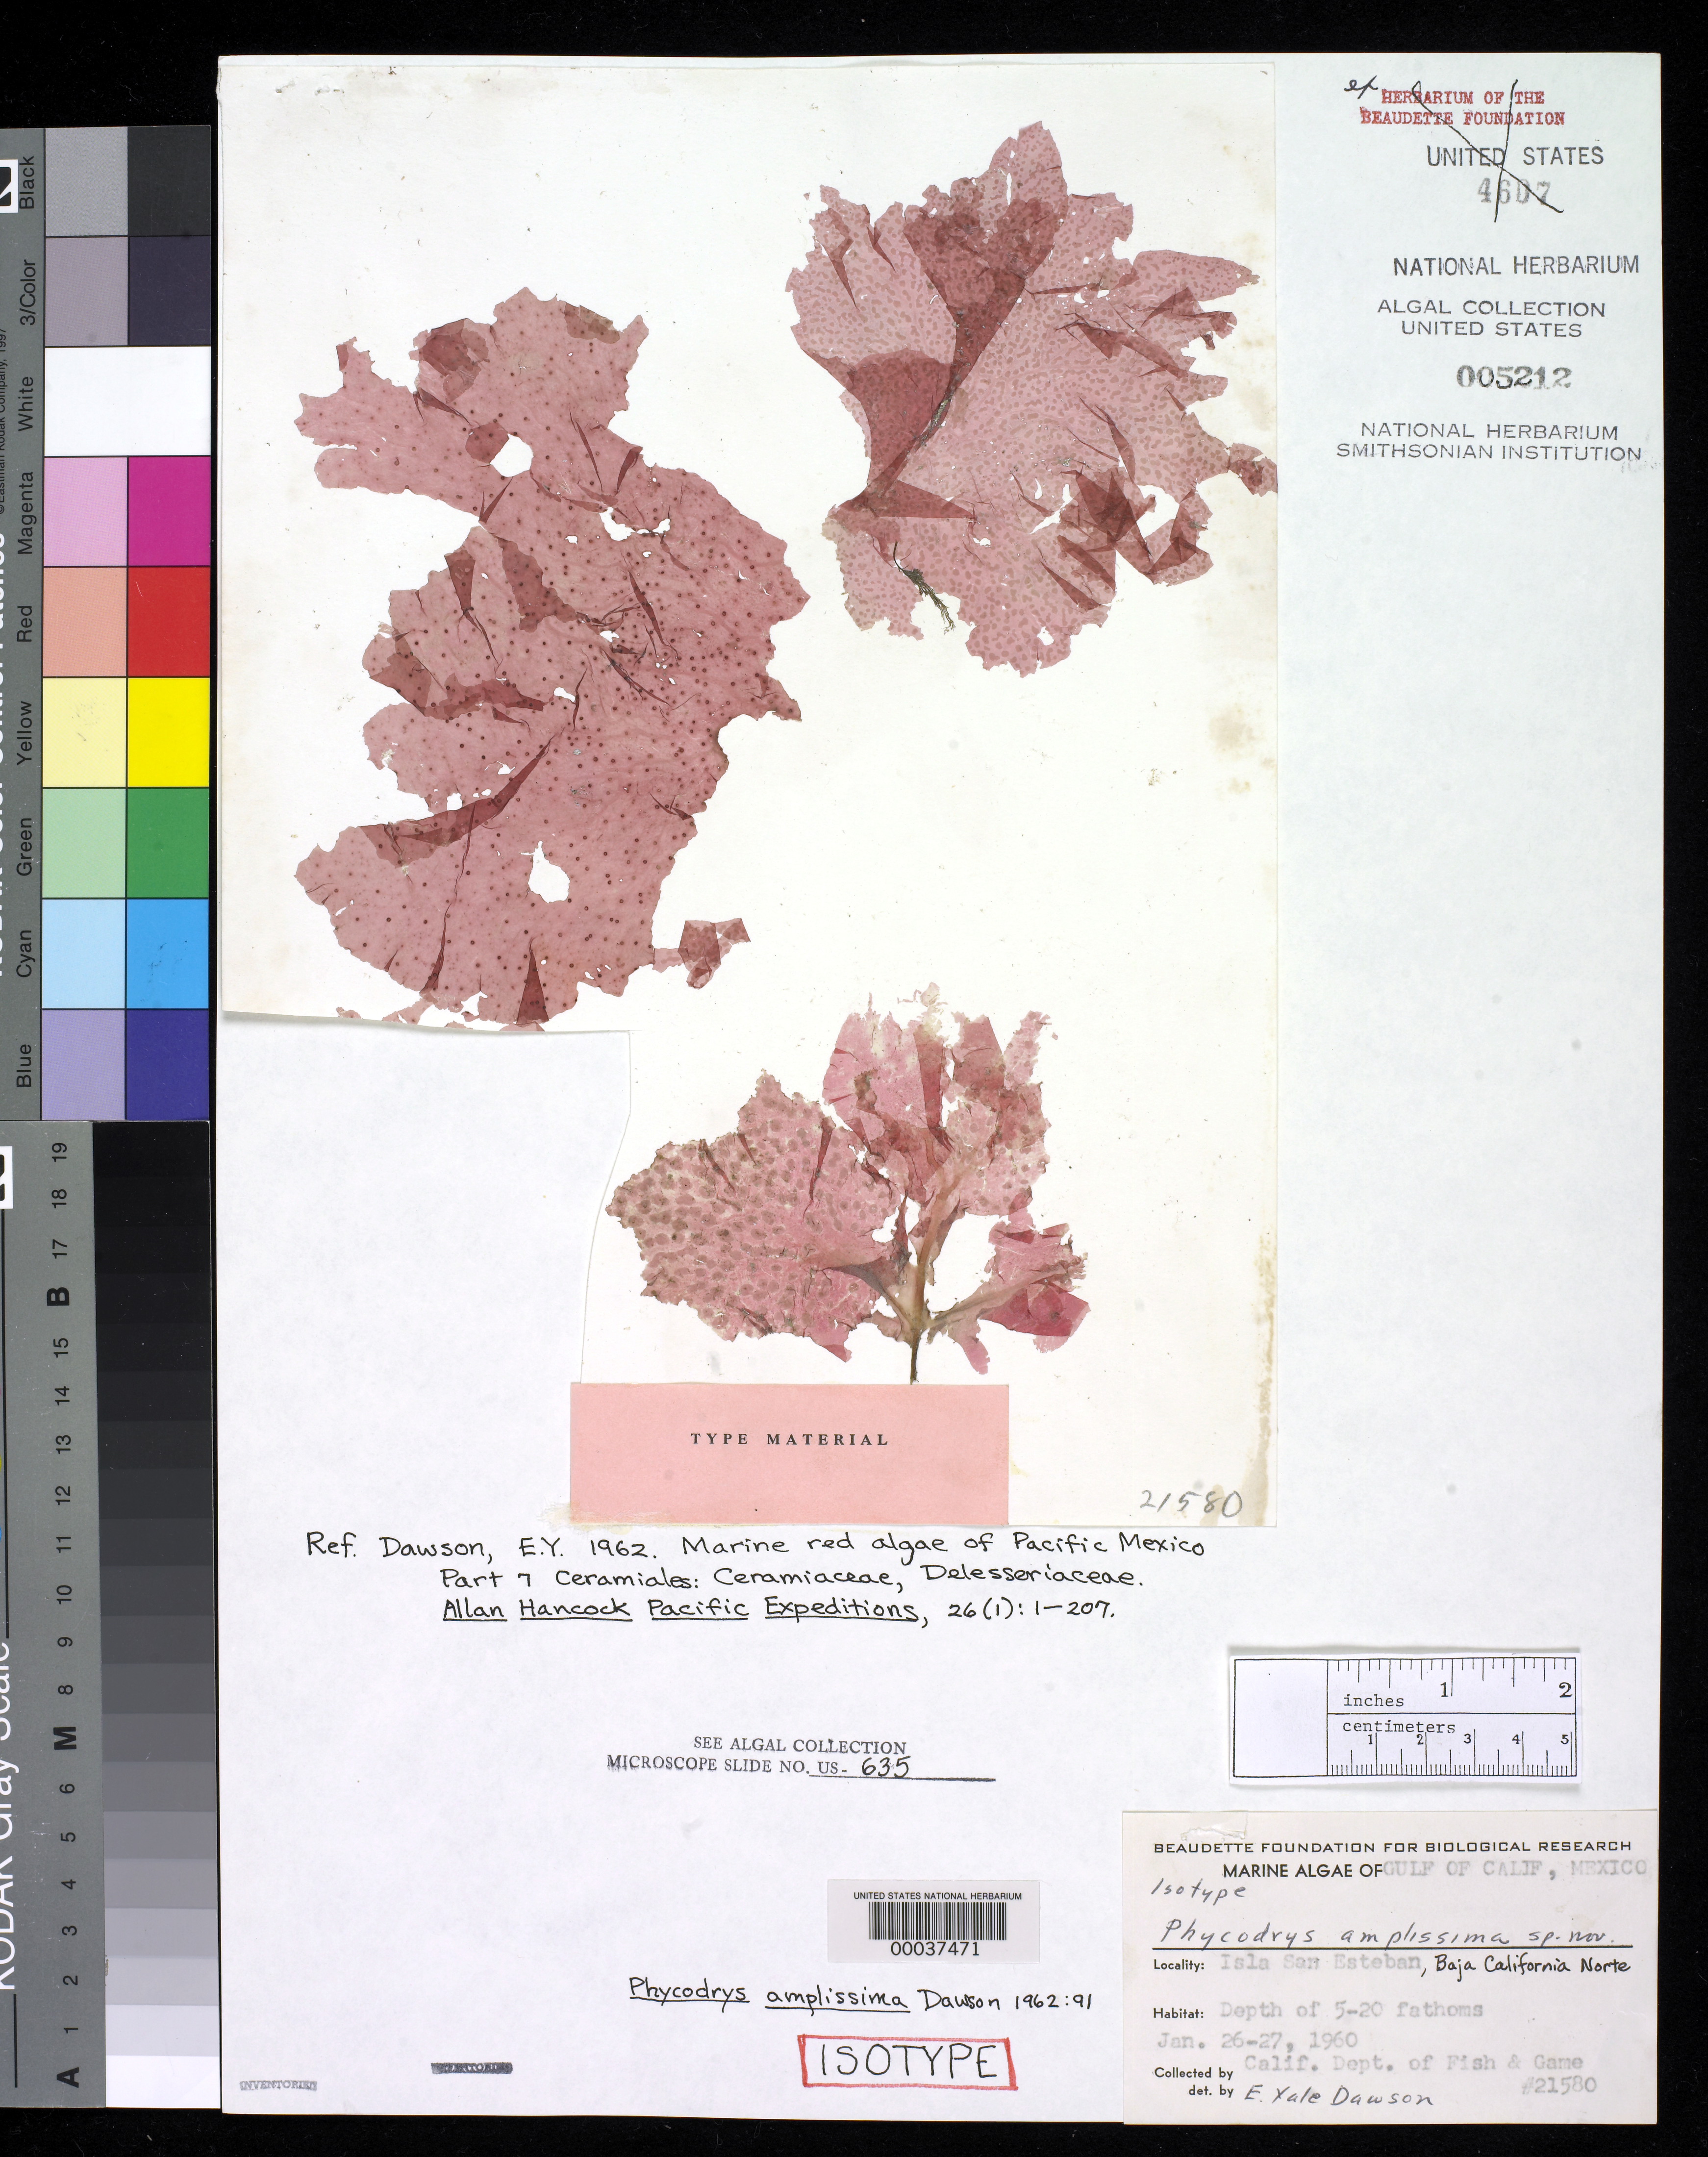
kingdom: Plantae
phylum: Rhodophyta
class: Florideophyceae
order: Ceramiales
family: Delesseriaceae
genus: Phycodrys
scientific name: Phycodrys amplissima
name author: E.Y. Dawson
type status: Isotype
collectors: Calif. Dept. of Fish & Game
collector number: EYD 21580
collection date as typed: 26 Jan 1960 to 27 Jan 1960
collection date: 1960-01-26/1960-01-27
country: Mexico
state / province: Sonora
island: Isla San Esteban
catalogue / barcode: US 5212